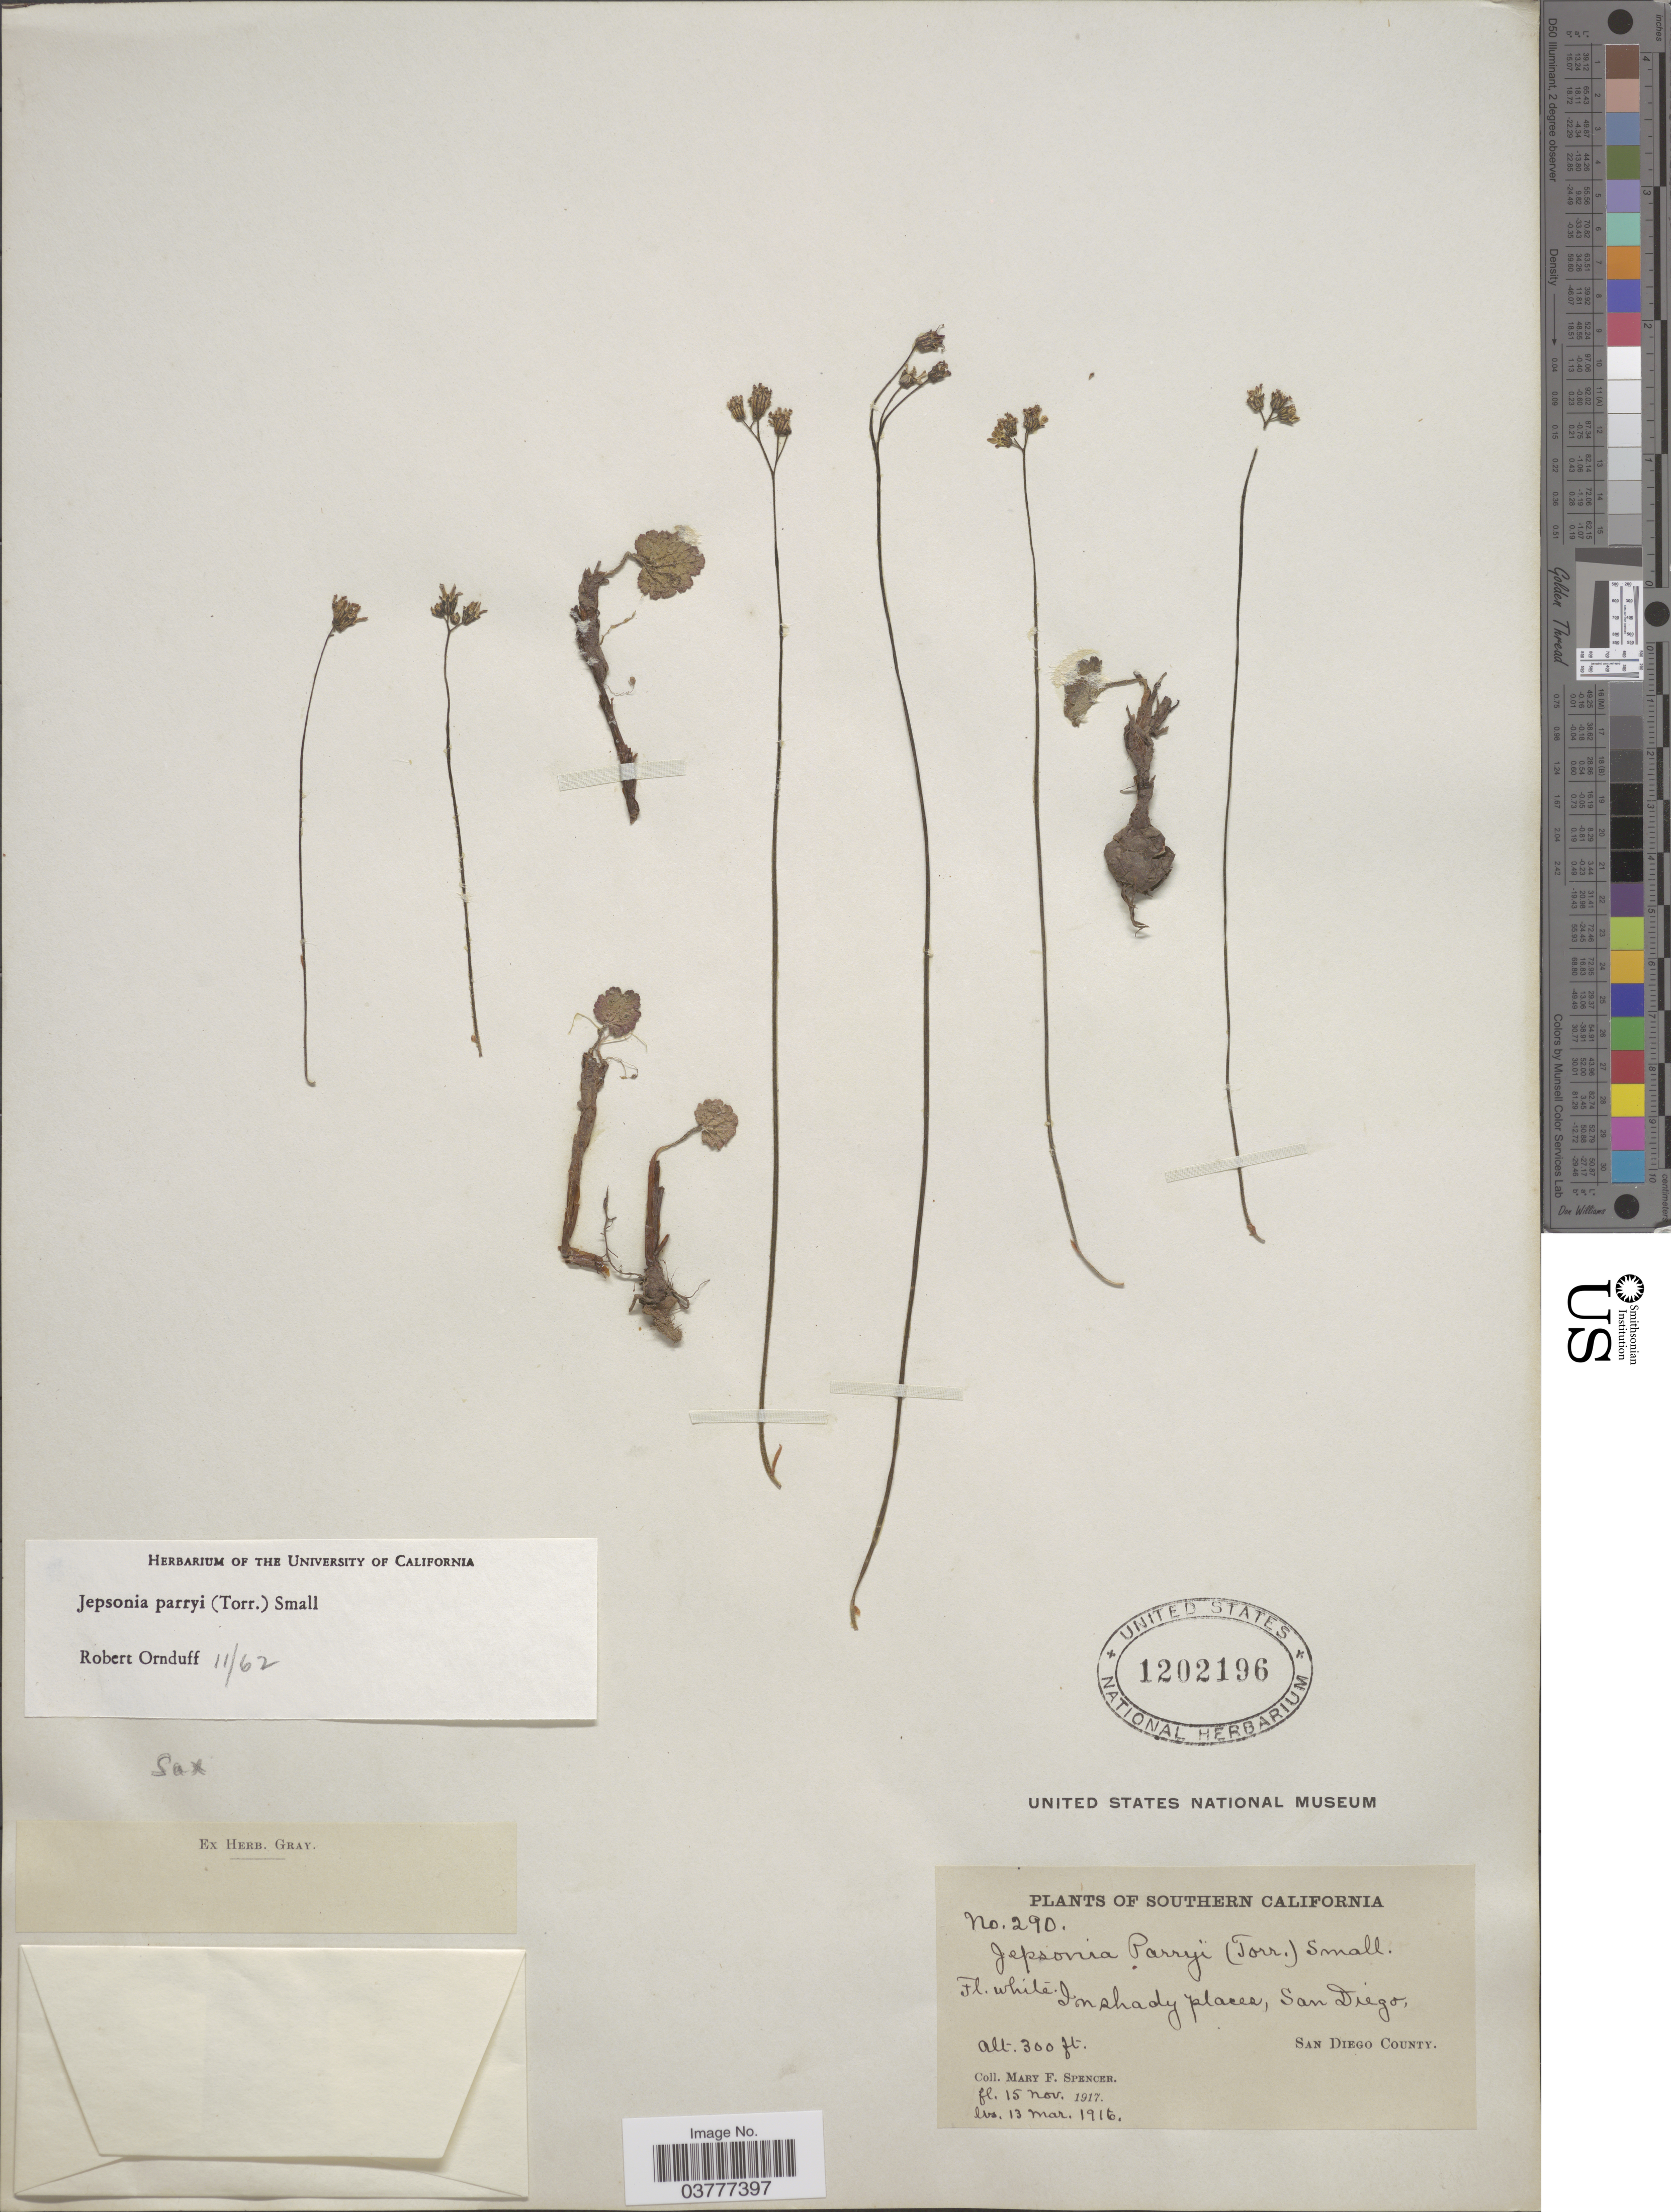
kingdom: Plantae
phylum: Tracheophyta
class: Magnoliopsida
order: Saxifragales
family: Saxifragaceae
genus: Jepsonia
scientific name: Jepsonia parryi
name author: (Torr.) Small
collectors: M. Spencer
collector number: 290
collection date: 1916-03-13/1917-11-15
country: United States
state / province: California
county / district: San Diego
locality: Southern California. In shady places, San Diego. San Diego County.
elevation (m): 91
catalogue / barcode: US 1202196